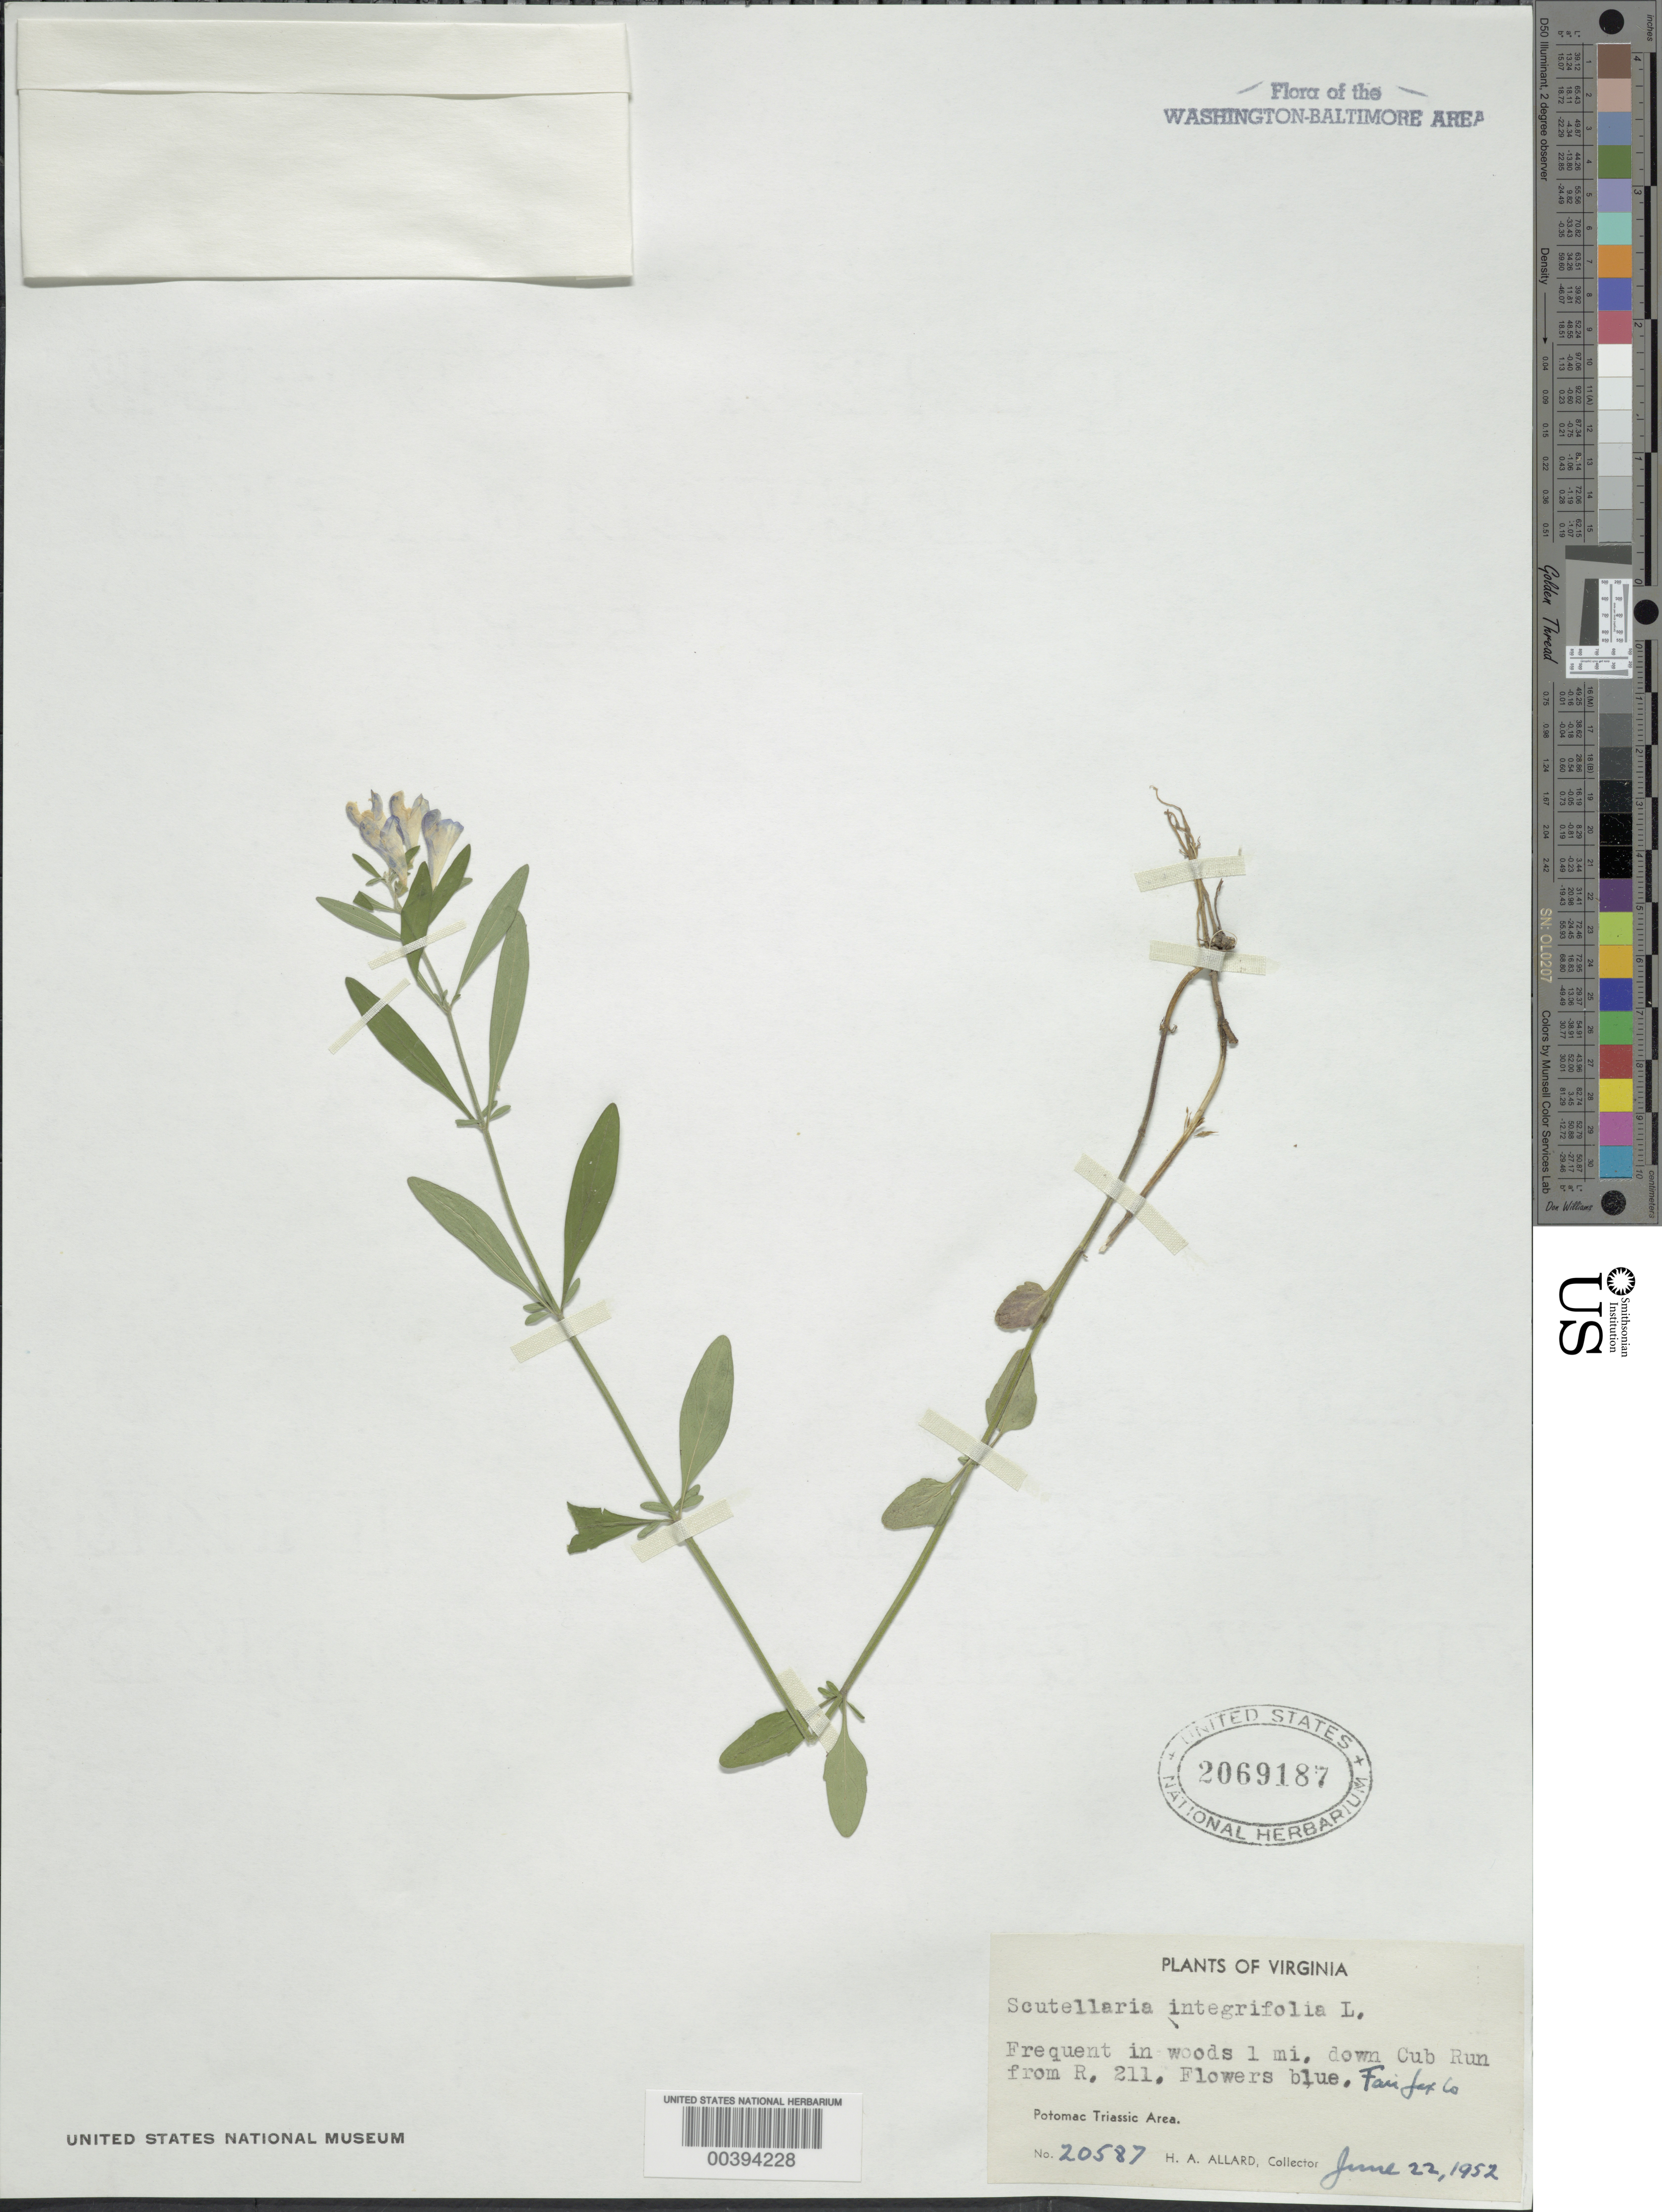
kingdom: Plantae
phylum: Tracheophyta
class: Magnoliopsida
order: Lamiales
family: Lamiaceae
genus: Scutellaria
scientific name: Scutellaria integrifolia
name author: L.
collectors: H. A. Allard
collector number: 20587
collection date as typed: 22 Jun 1952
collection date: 1952-06-22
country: United States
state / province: Virginia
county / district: Fairfax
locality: Downstream from Route 211 on Cub Run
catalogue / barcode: US 2069187